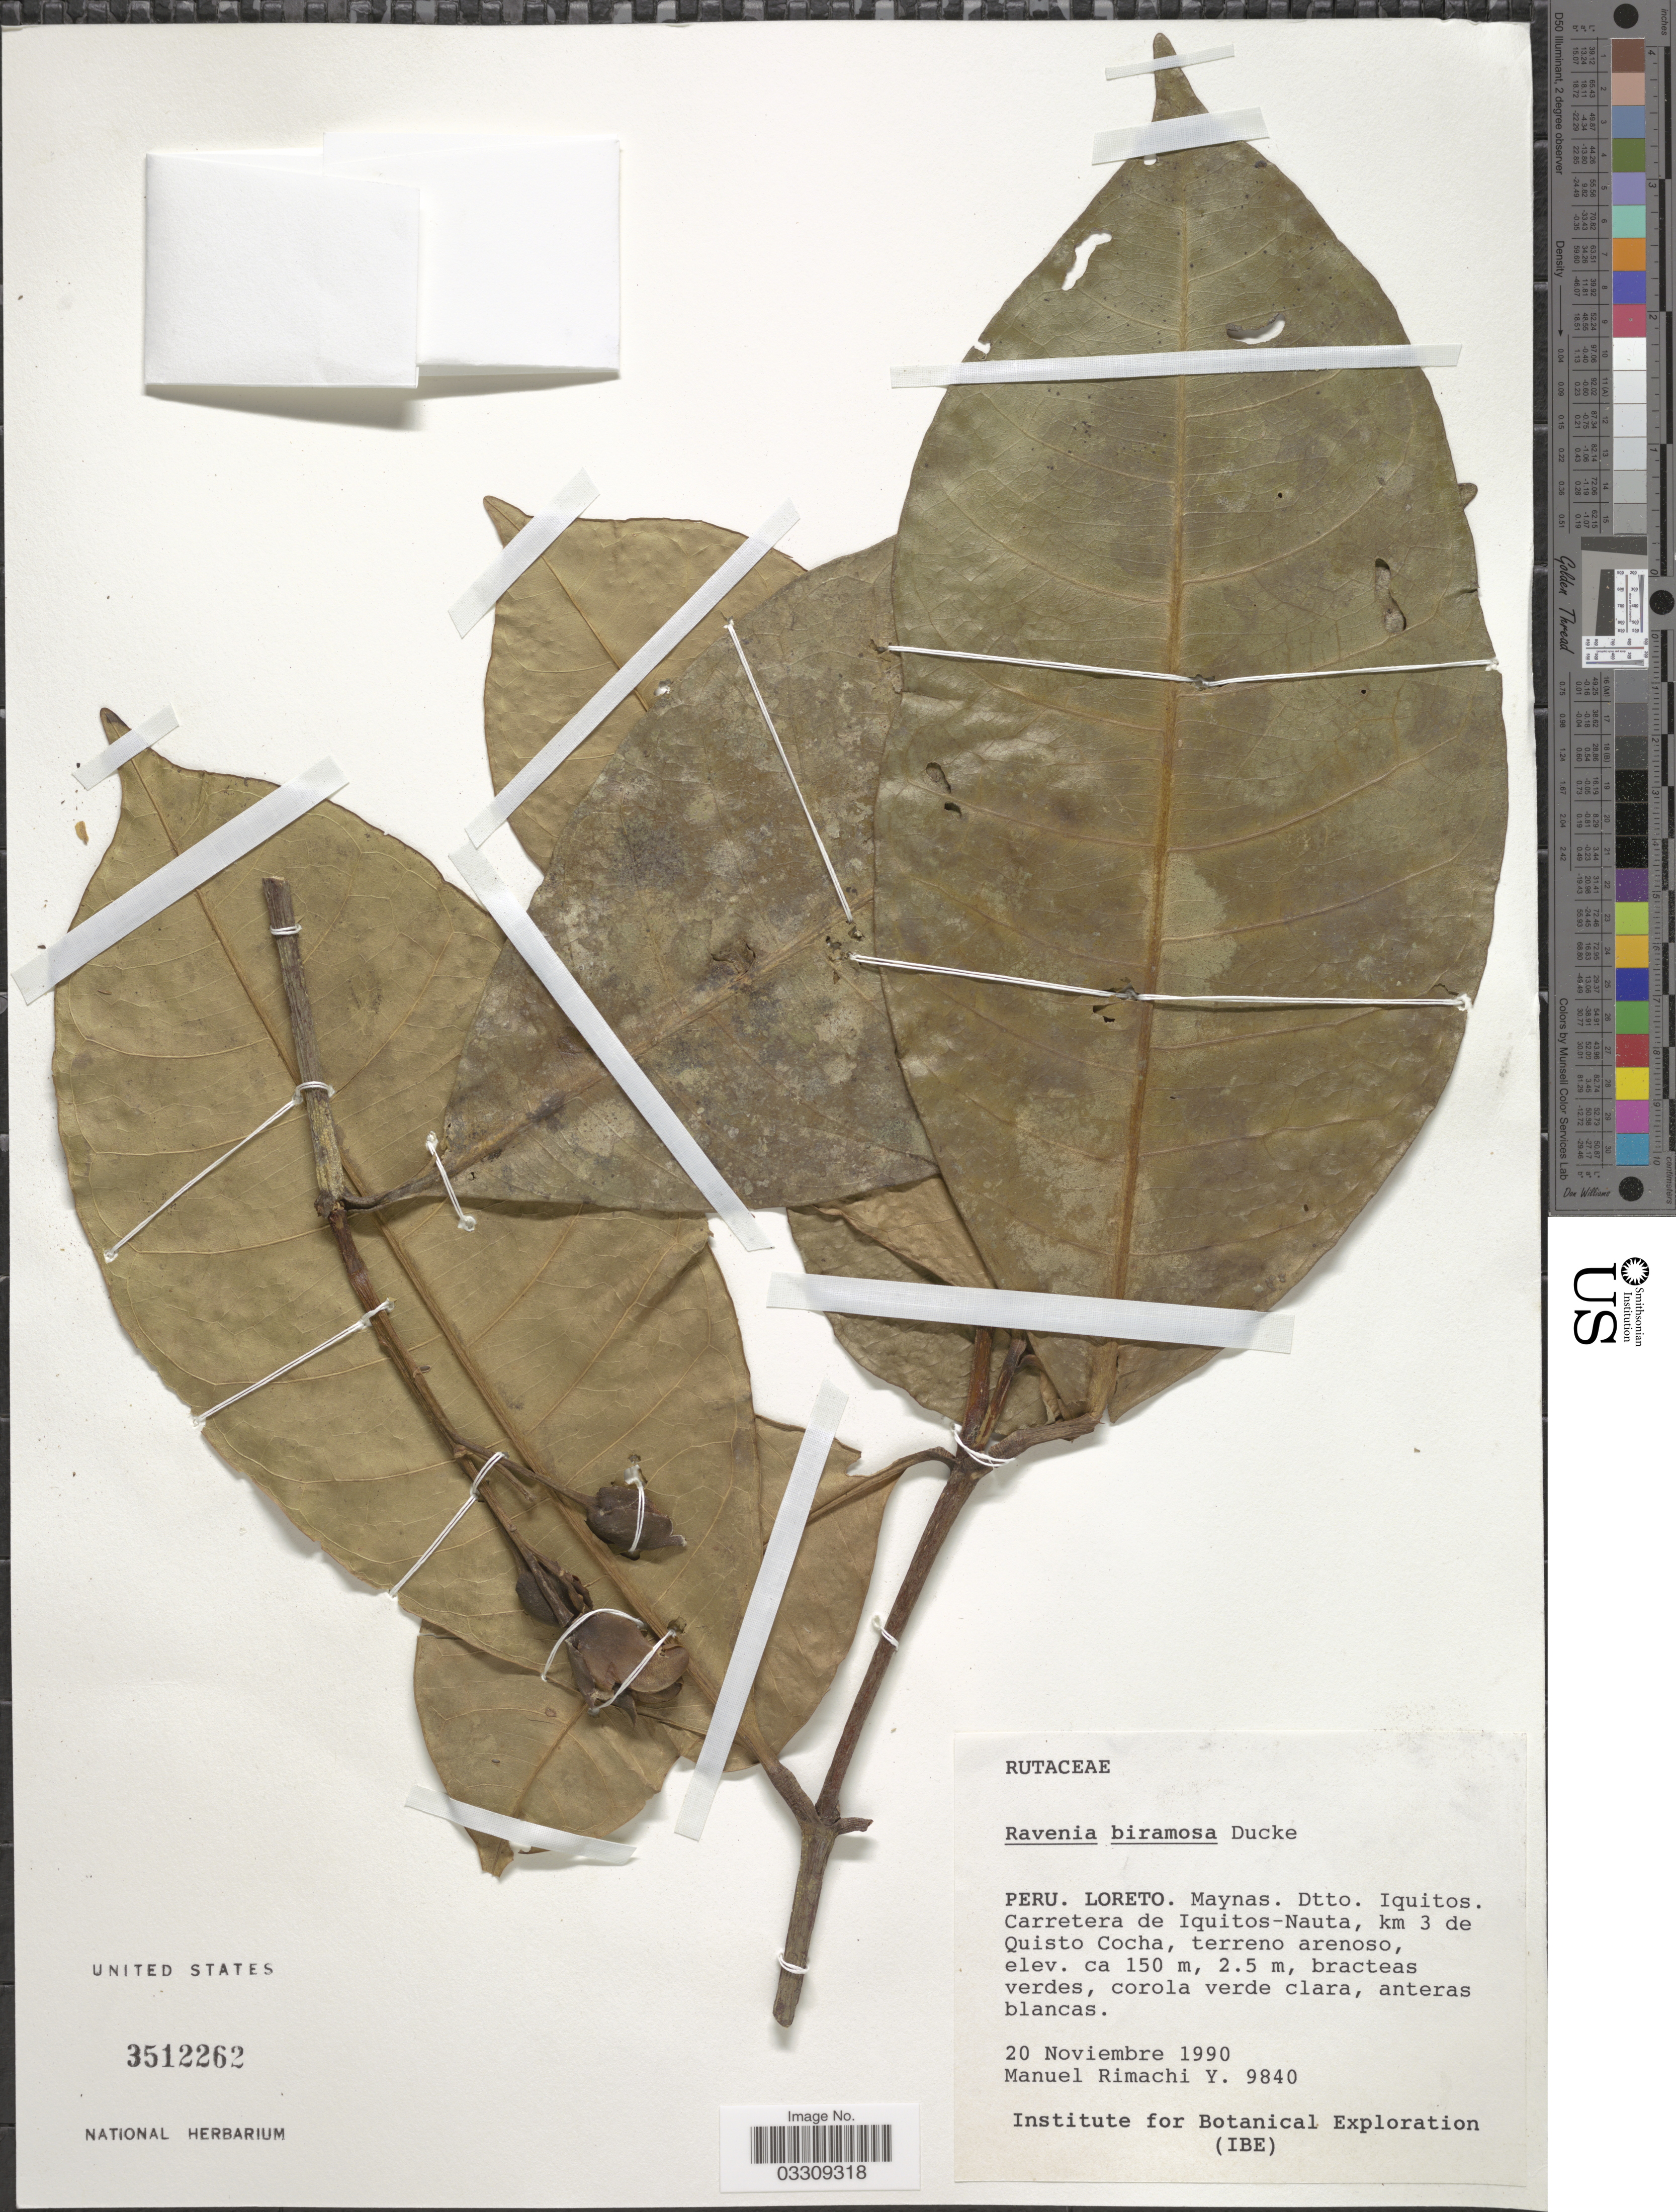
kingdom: Plantae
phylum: Tracheophyta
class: Magnoliopsida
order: Sapindales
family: Rutaceae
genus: Ravenia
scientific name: Ravenia biramosa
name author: Ducke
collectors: M. Rimachi Y.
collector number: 9840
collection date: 1990-11-20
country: Peru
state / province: Loreto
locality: Maynas. Dtto. Iquitos. Carretera de Iquitos-Nauta, km 3 de Quisto Cocha.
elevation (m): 150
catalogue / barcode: US 3512262